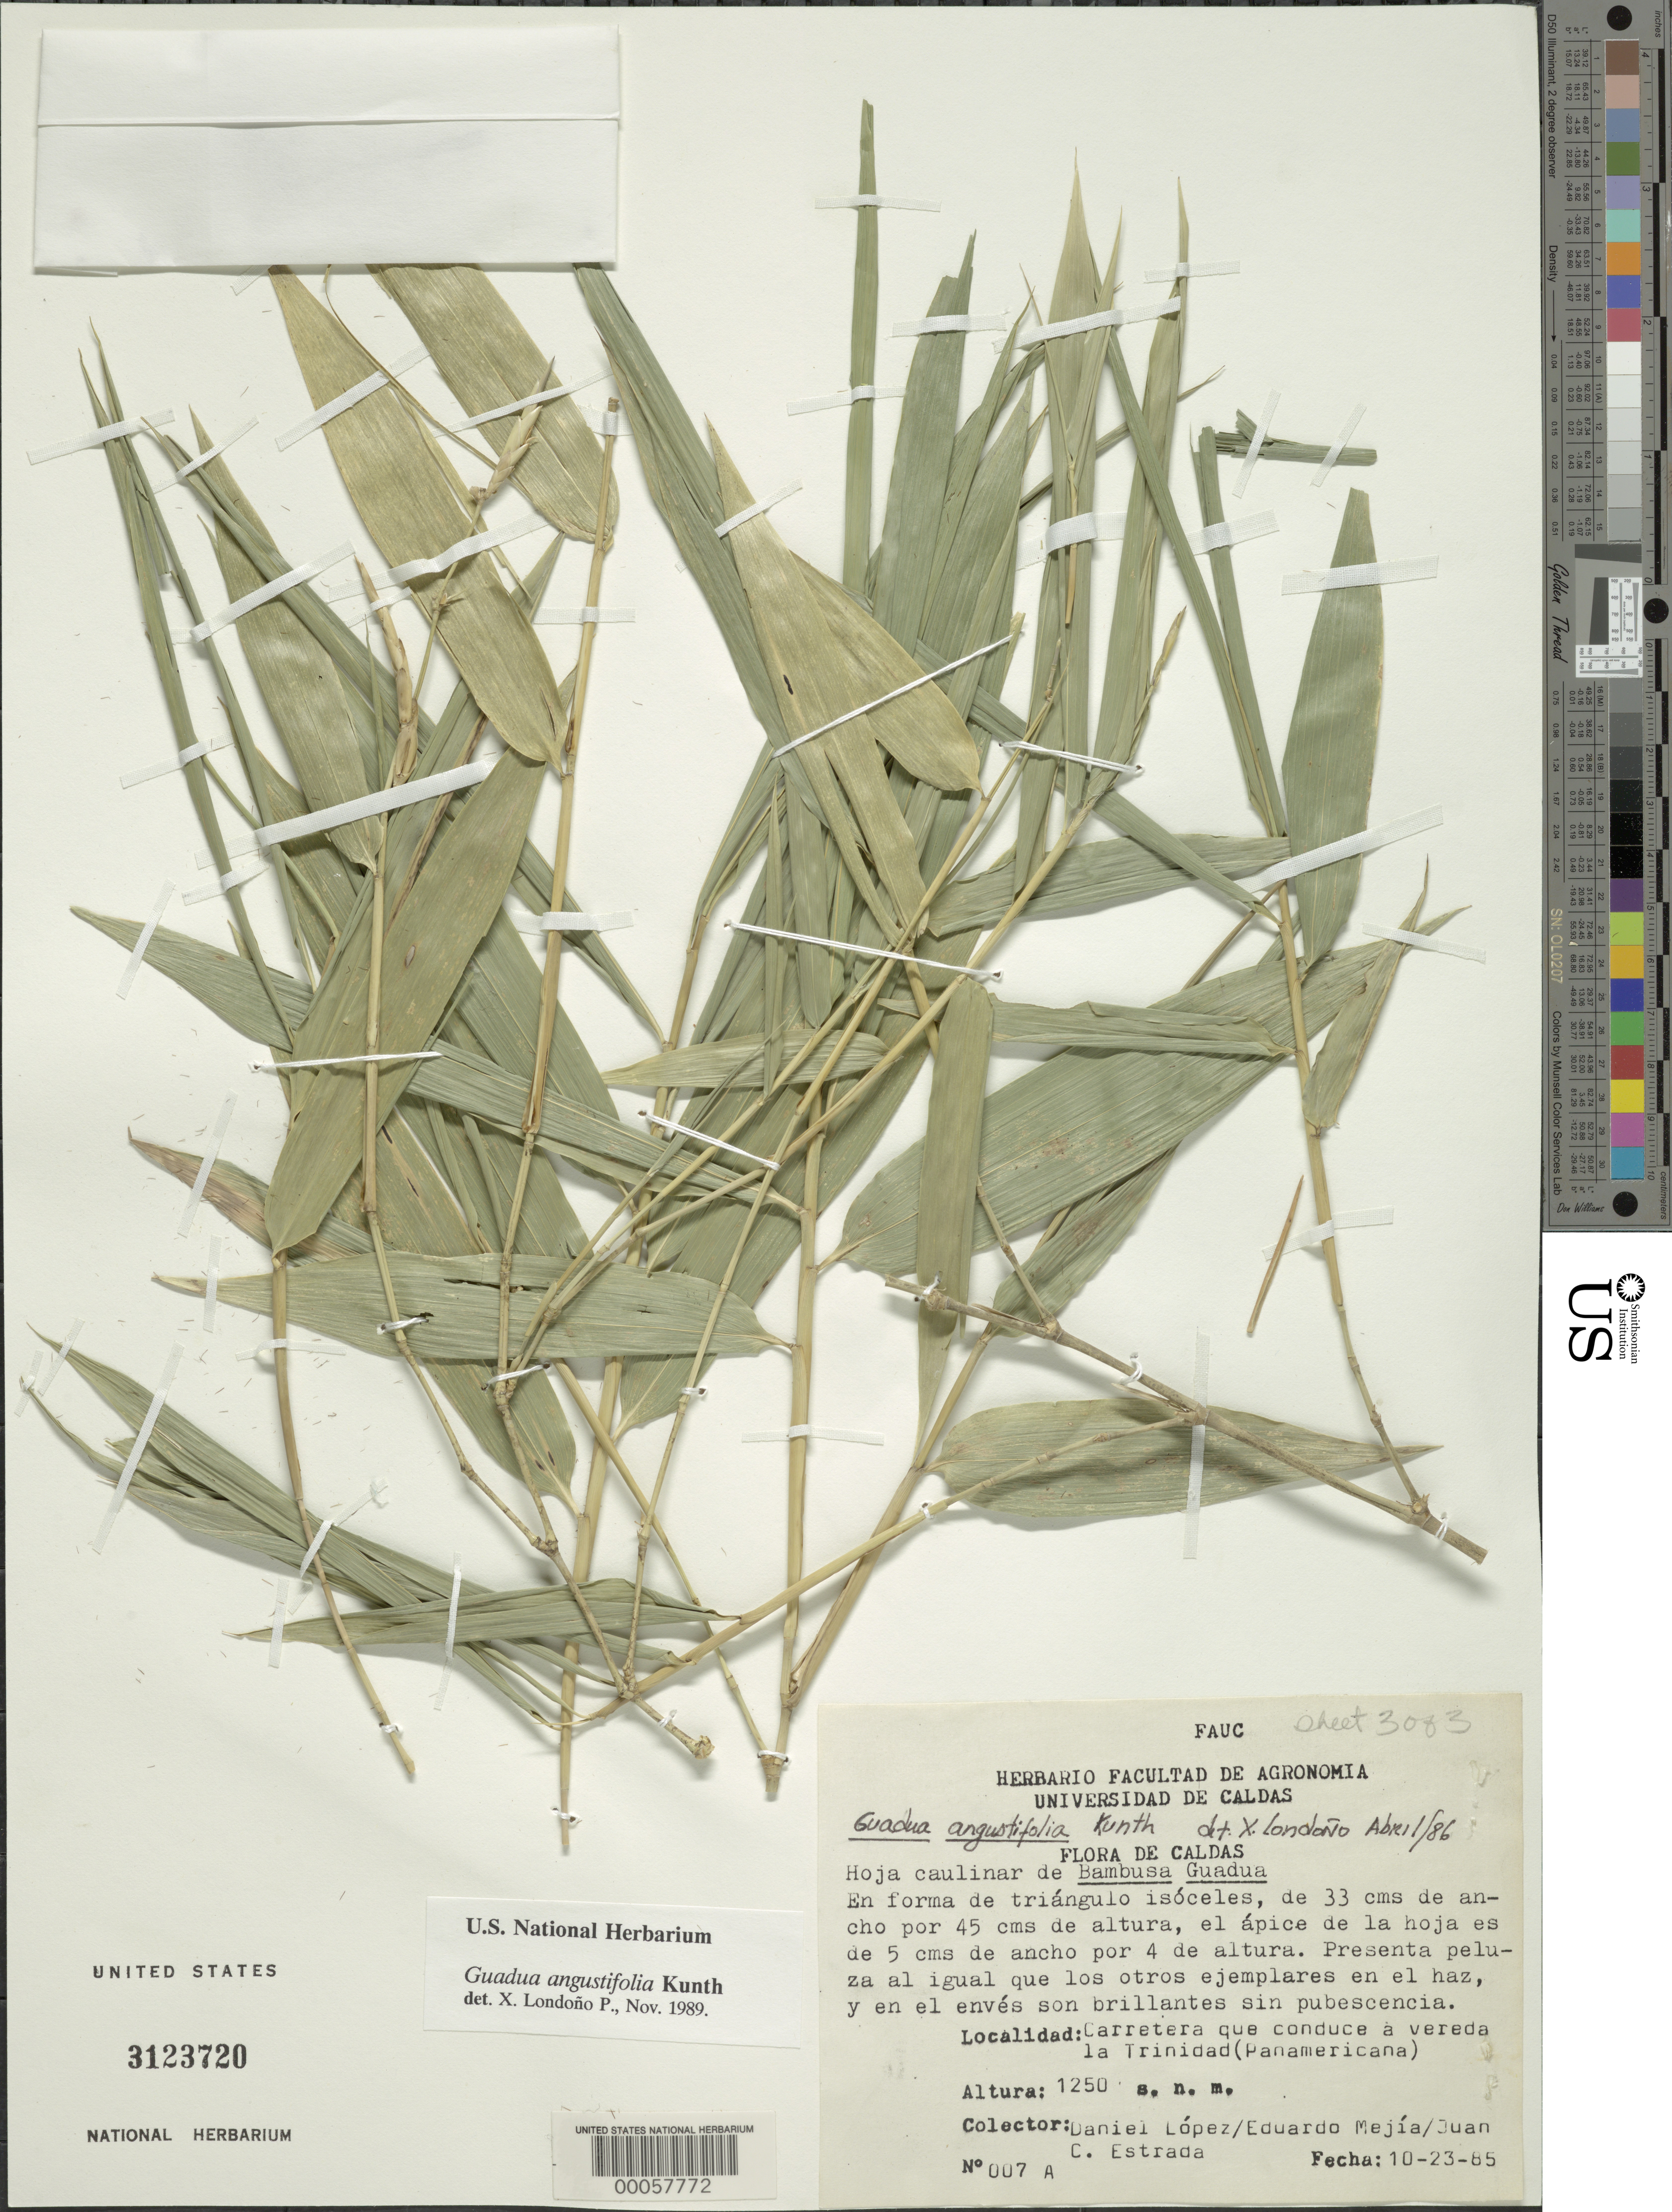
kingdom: Plantae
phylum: Tracheophyta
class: Liliopsida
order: Poales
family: Poaceae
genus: Guadua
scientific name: Guadua angustifolia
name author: Kunth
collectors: D. Lopez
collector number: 007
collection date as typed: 23 Oct 1985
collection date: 1985-10-23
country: Colombia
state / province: Caldas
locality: Road known as Vereda la Trinidad (Pan Americana)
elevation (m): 1250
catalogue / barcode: US 3123720